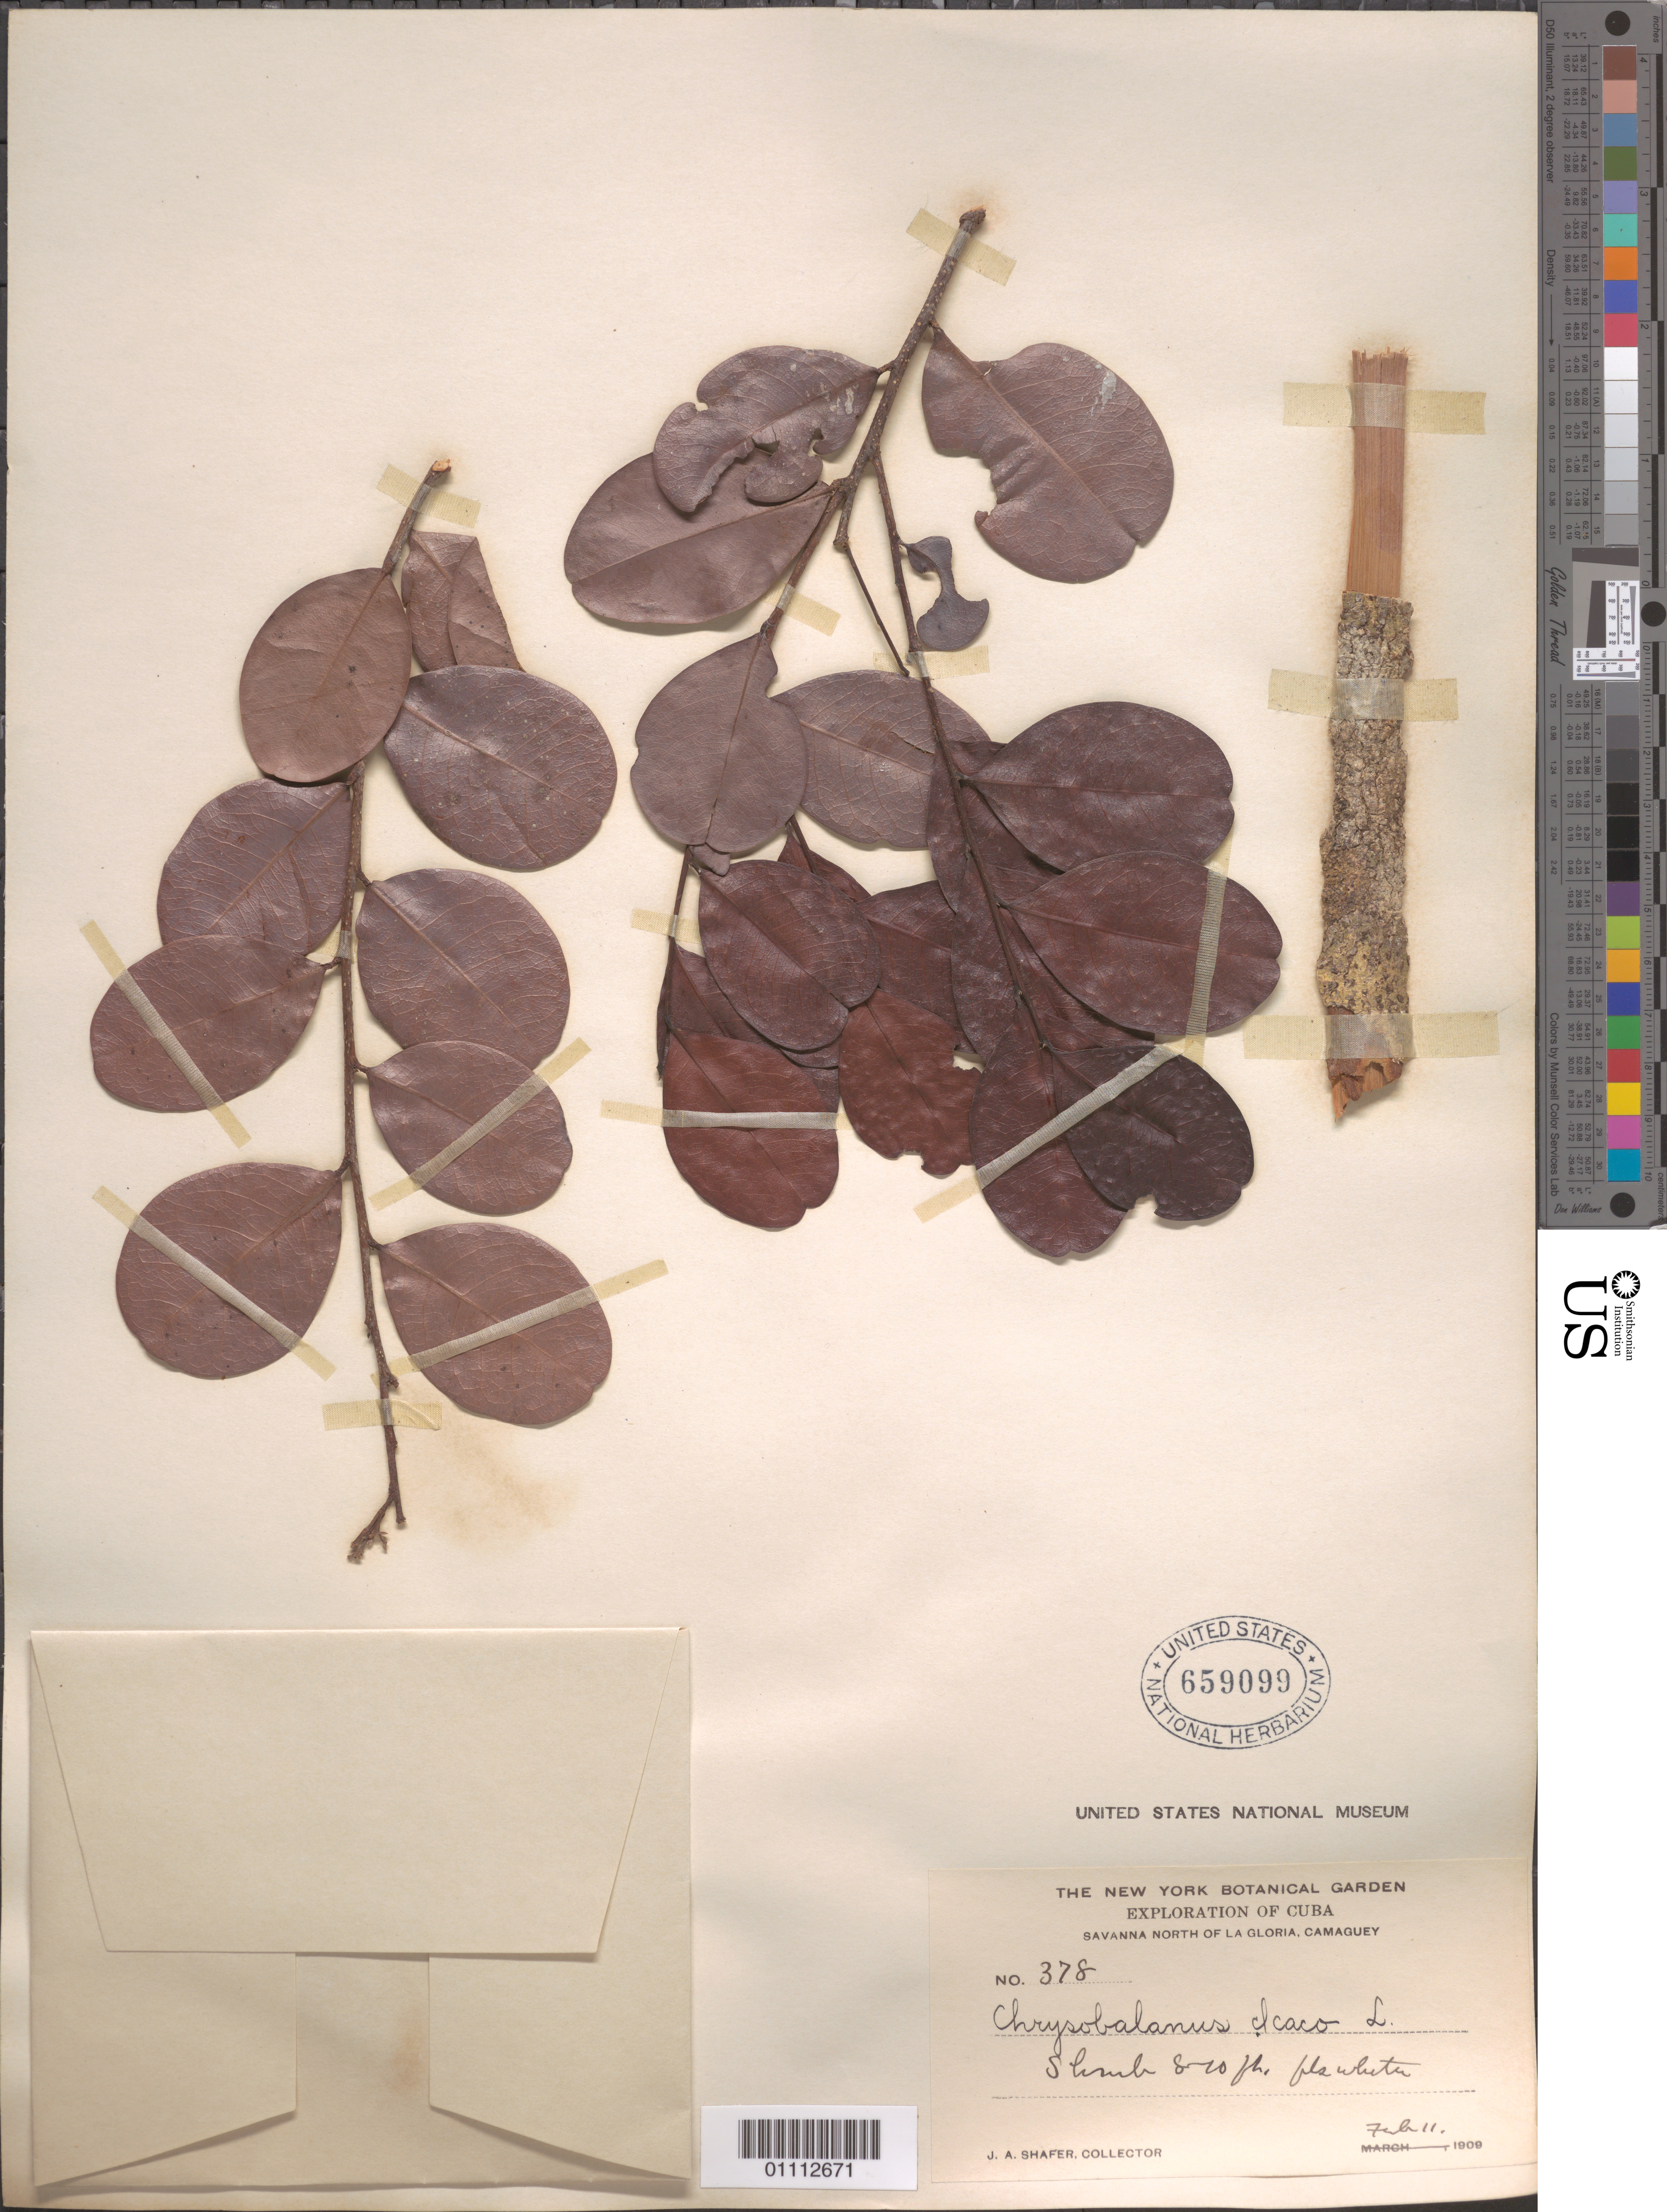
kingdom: Plantae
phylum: Tracheophyta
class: Magnoliopsida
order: Malpighiales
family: Chrysobalanaceae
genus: Chrysobalanus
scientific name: Chrysobalanus icaco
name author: L.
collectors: J. A. Shafer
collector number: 378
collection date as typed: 11 Feb 1909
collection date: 1909-02-11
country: Cuba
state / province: Camagüey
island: Cuba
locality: Savanna north of La Gloria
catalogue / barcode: US 659099